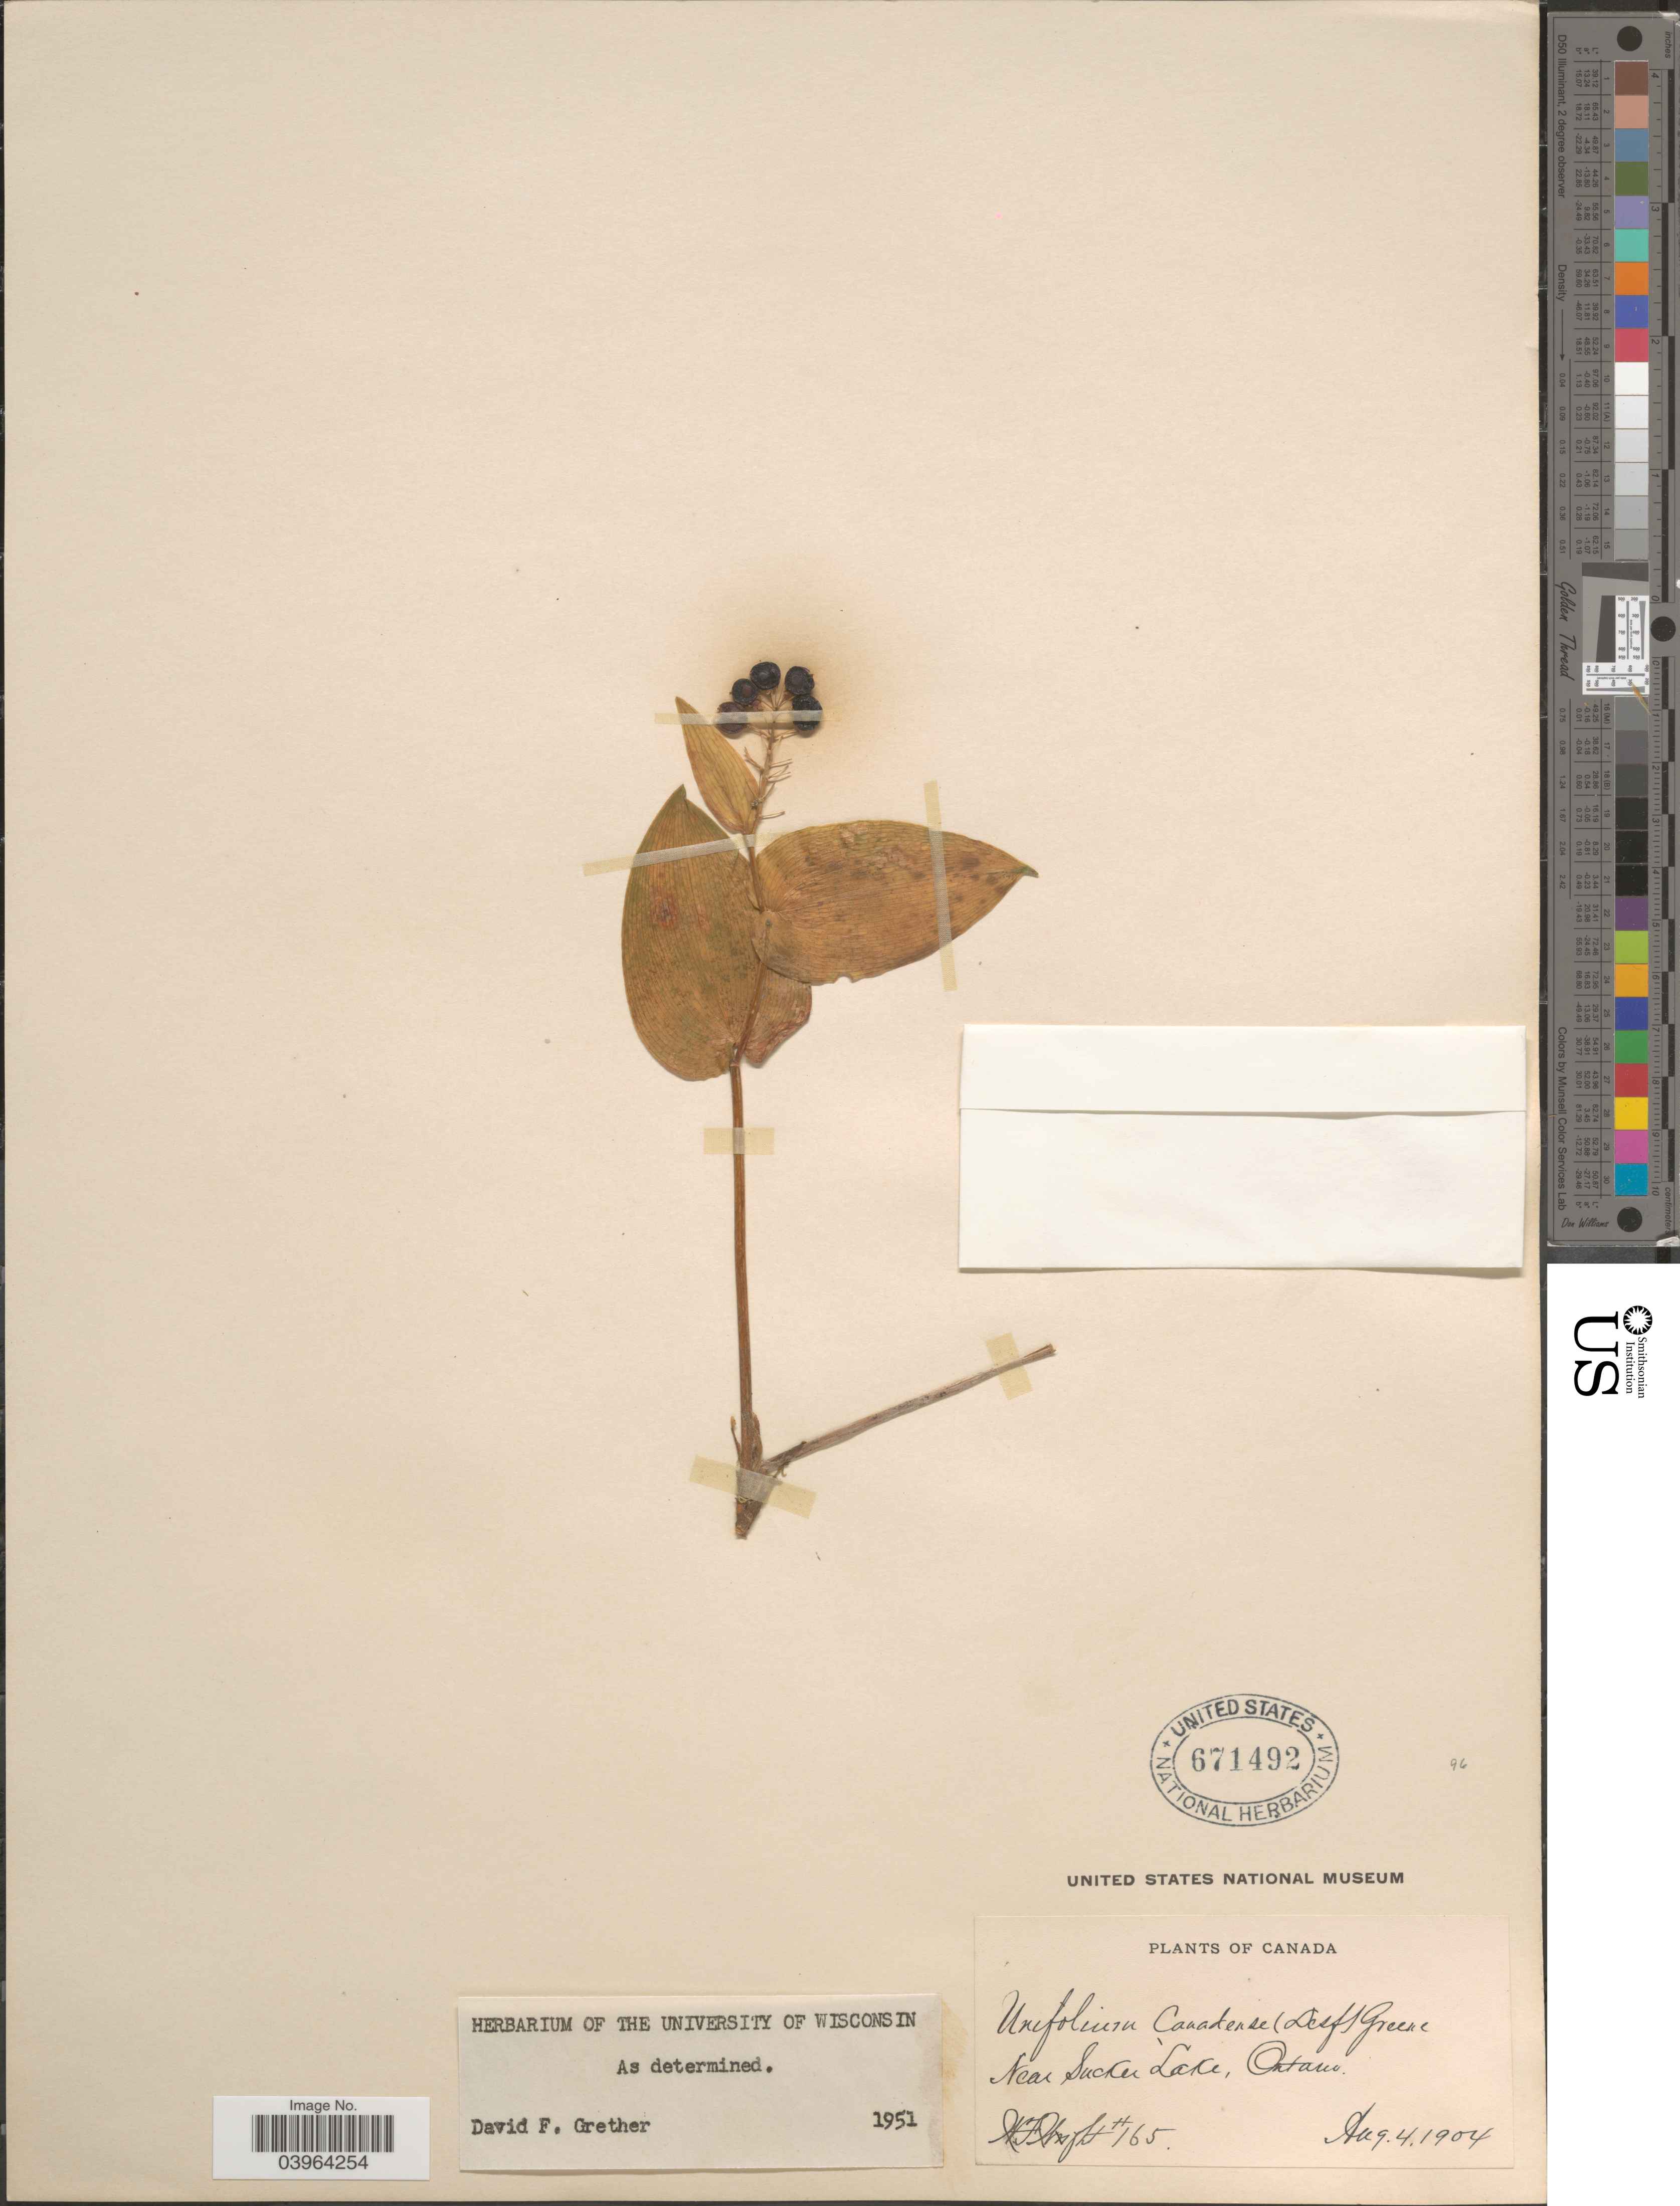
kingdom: Plantae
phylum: Tracheophyta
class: Liliopsida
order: Asparagales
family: Asparagaceae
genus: Maianthemum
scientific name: Maianthemum canadense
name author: Desf.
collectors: W. F. Wright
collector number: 165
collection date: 1904-08-04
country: Canada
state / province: Ontario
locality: Near Sucker Lake.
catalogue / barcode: US 671492